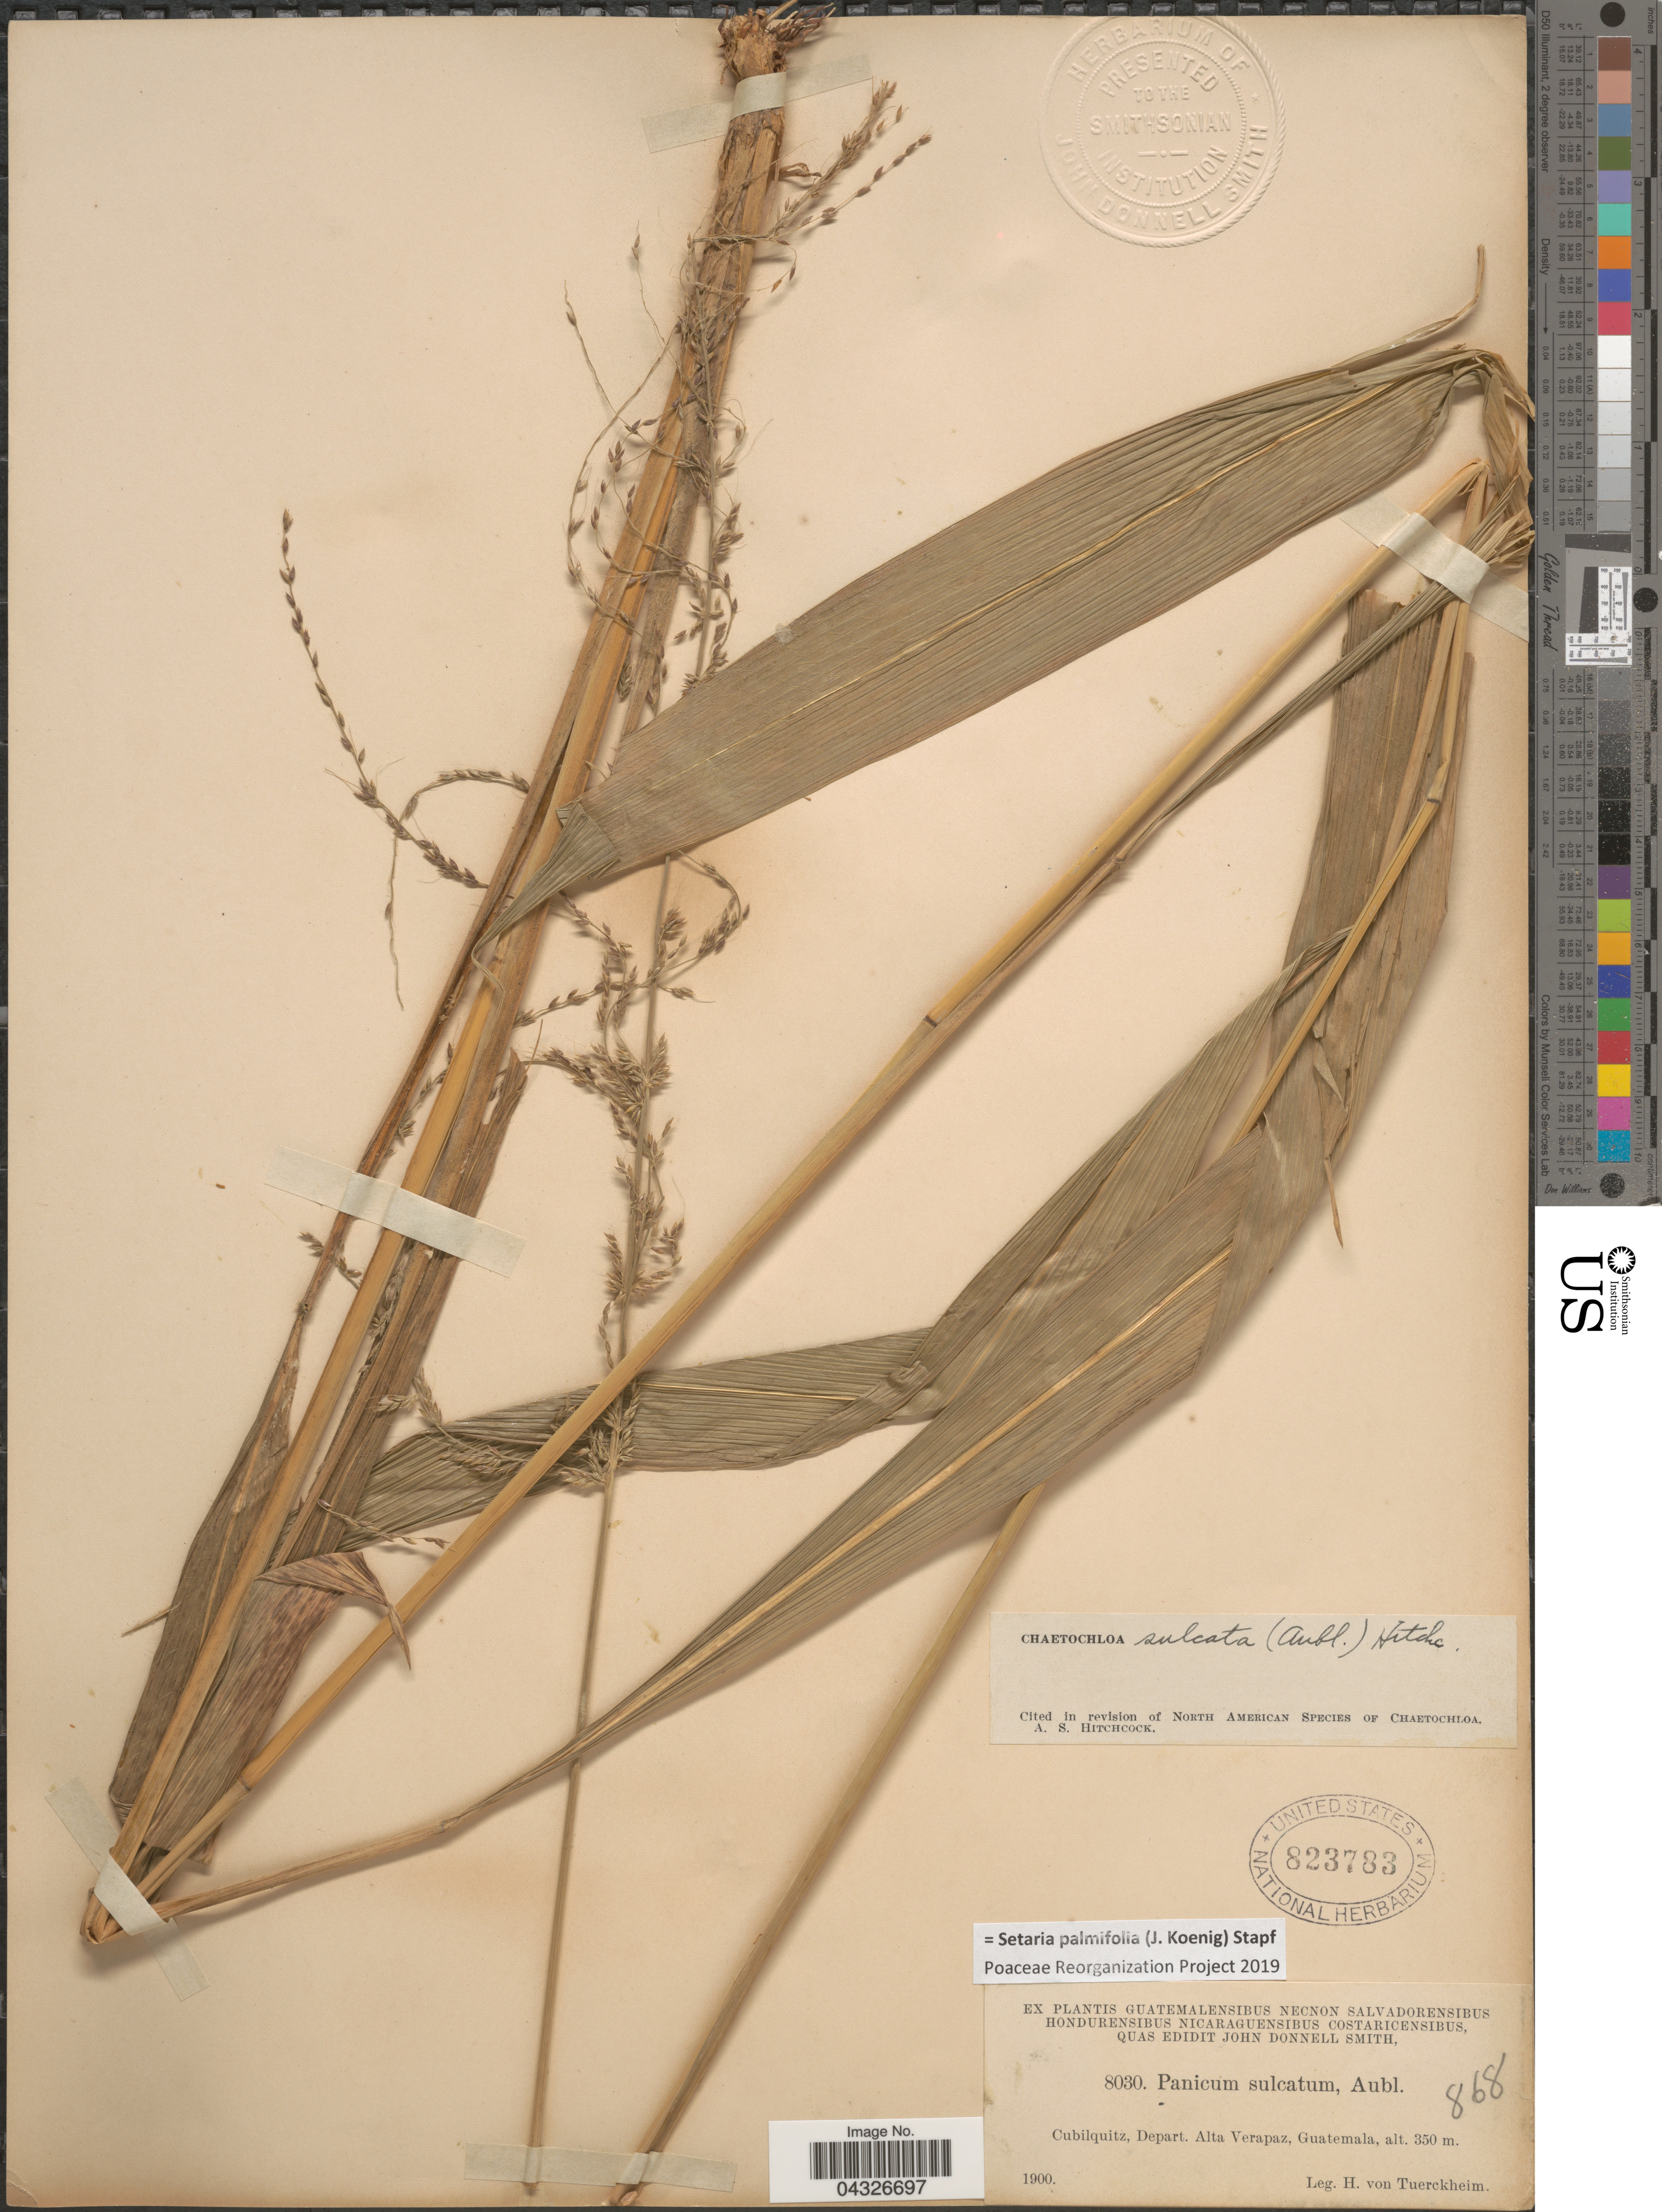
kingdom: Plantae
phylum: Tracheophyta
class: Liliopsida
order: Poales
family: Poaceae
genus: Setaria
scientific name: Setaria palmifolia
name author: (J. Koenig) Stapf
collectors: H. von Tuerckheim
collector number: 8030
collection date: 1900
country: Guatemala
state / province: Alta Verapaz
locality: Cubilquitz, Depart. Alta Verapaz.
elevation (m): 350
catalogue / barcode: US 823783